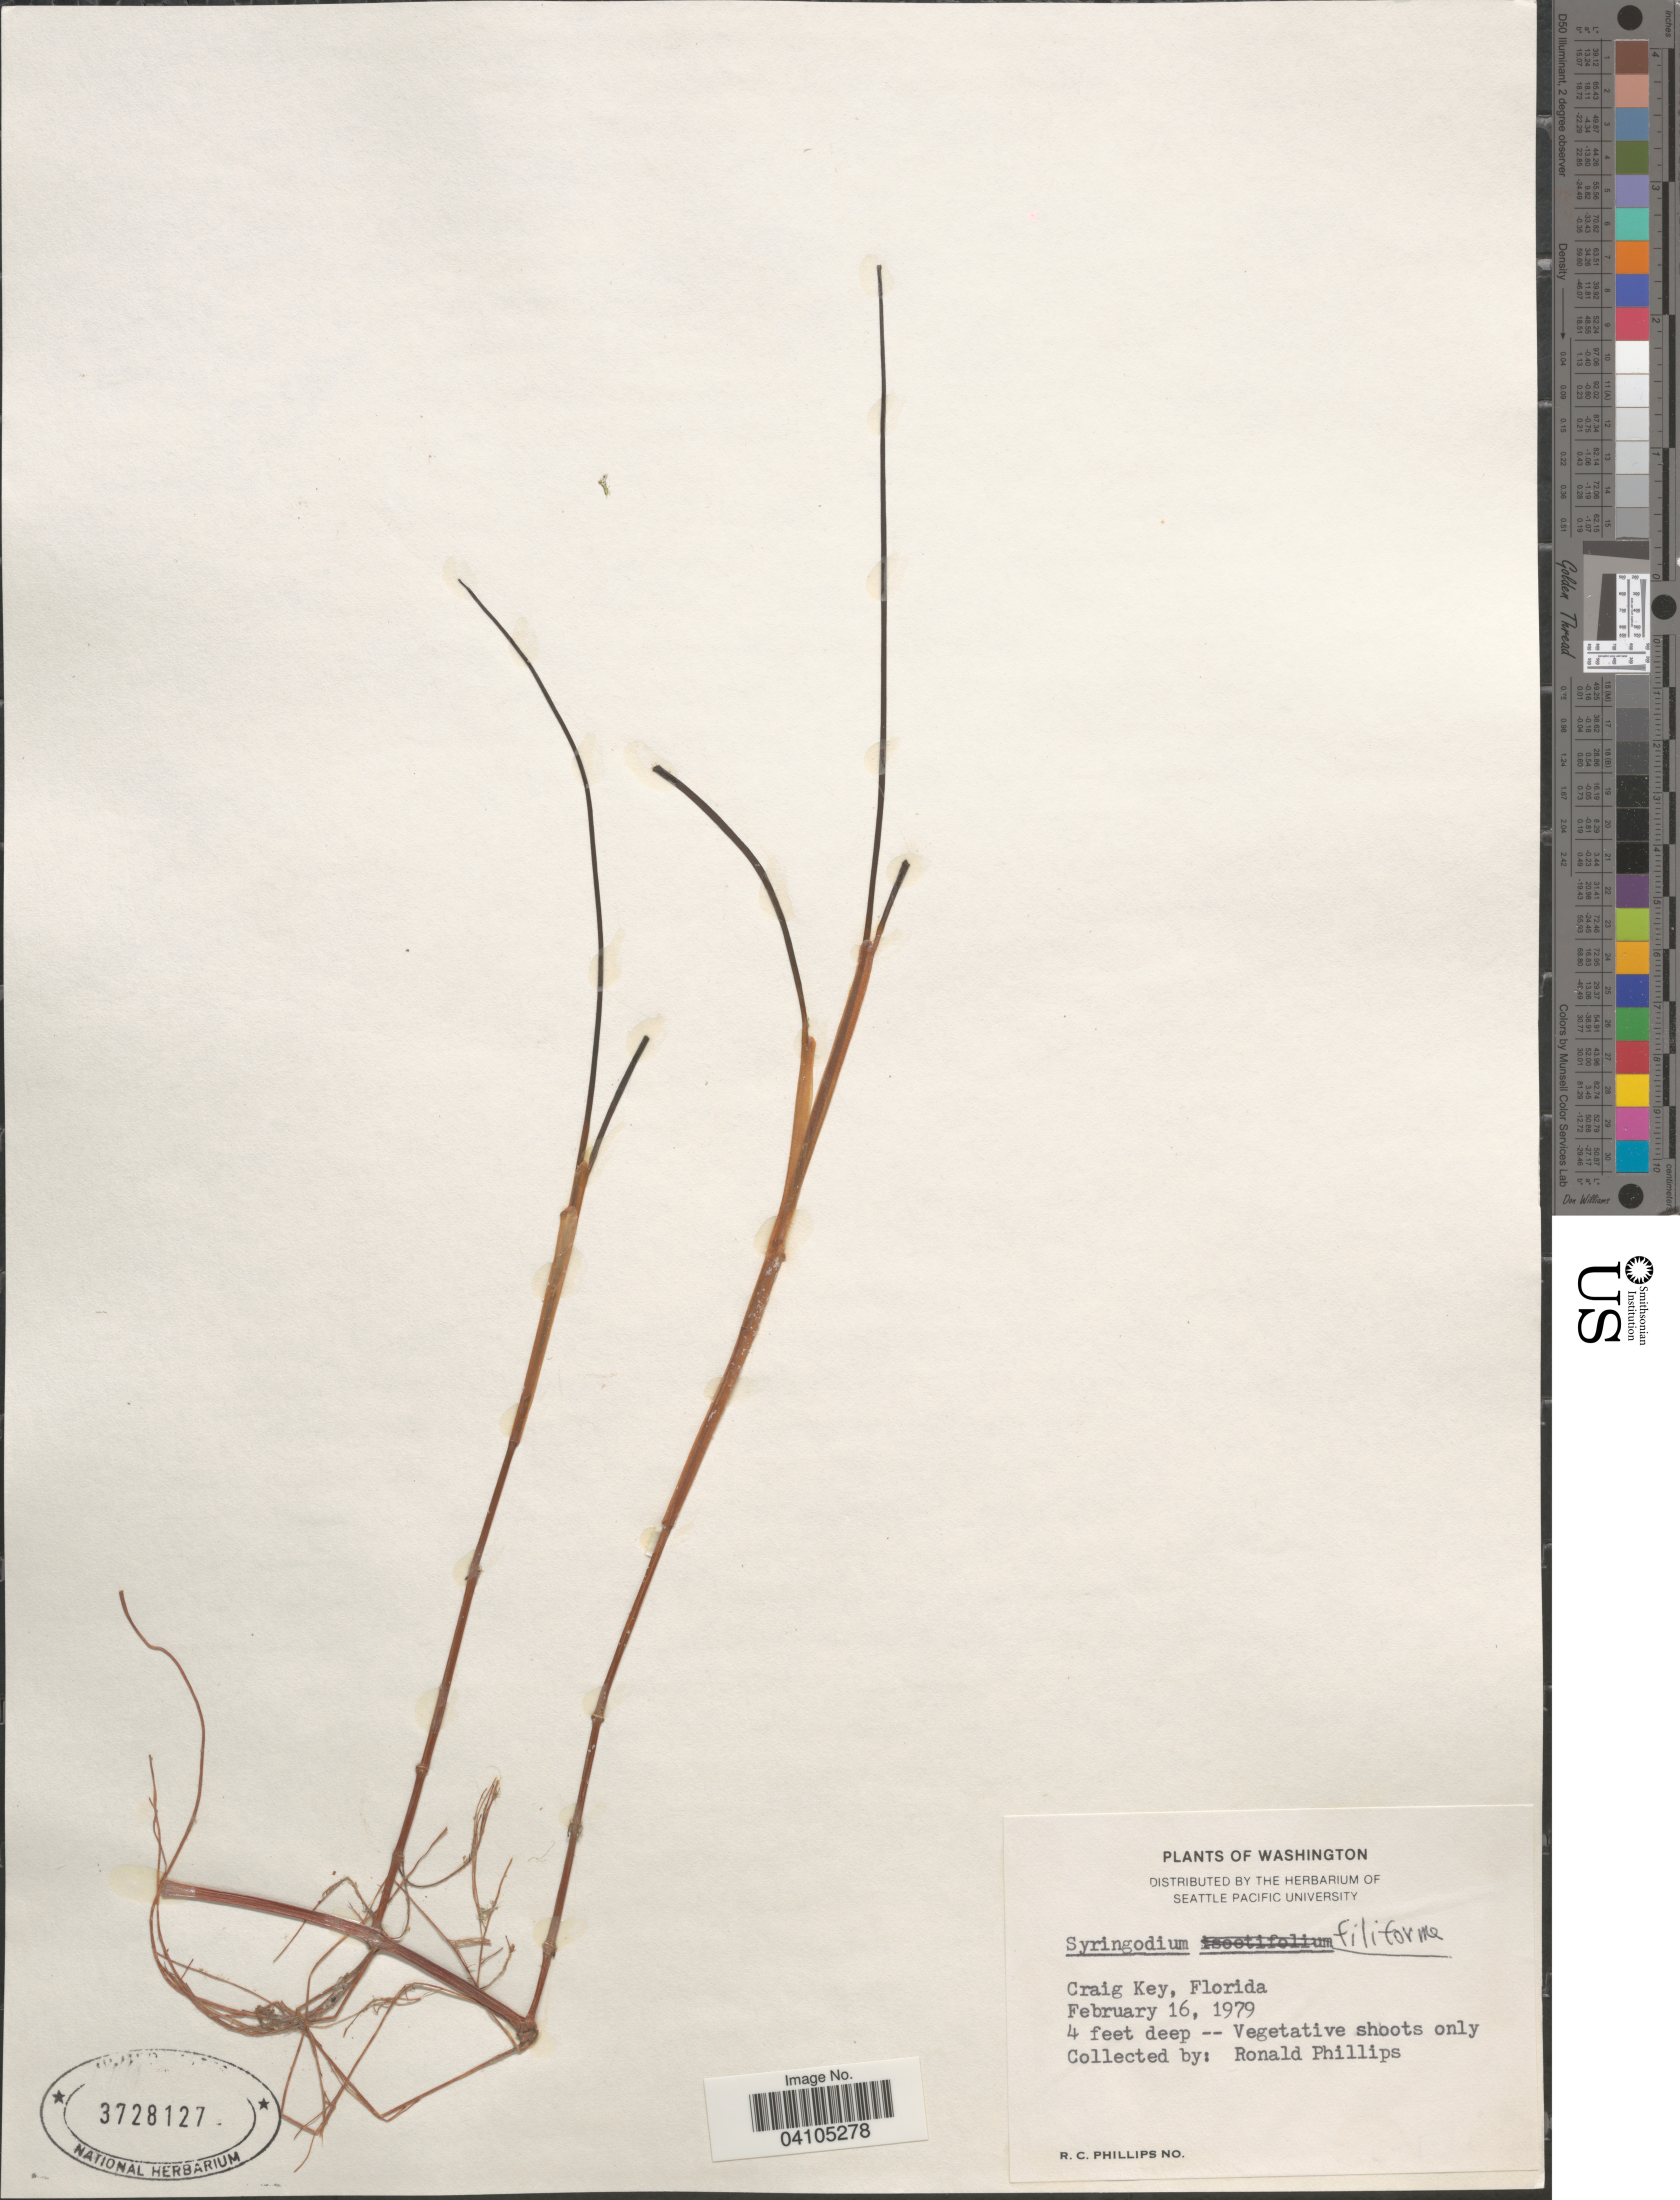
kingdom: Plantae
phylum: Tracheophyta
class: Liliopsida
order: Alismatales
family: Cymodoceaceae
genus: Syringodium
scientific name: Syringodium filiforme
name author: Kütz.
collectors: R. C. Phillips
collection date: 1979-02-16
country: United States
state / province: Florida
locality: Craig Key.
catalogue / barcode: US 3728127